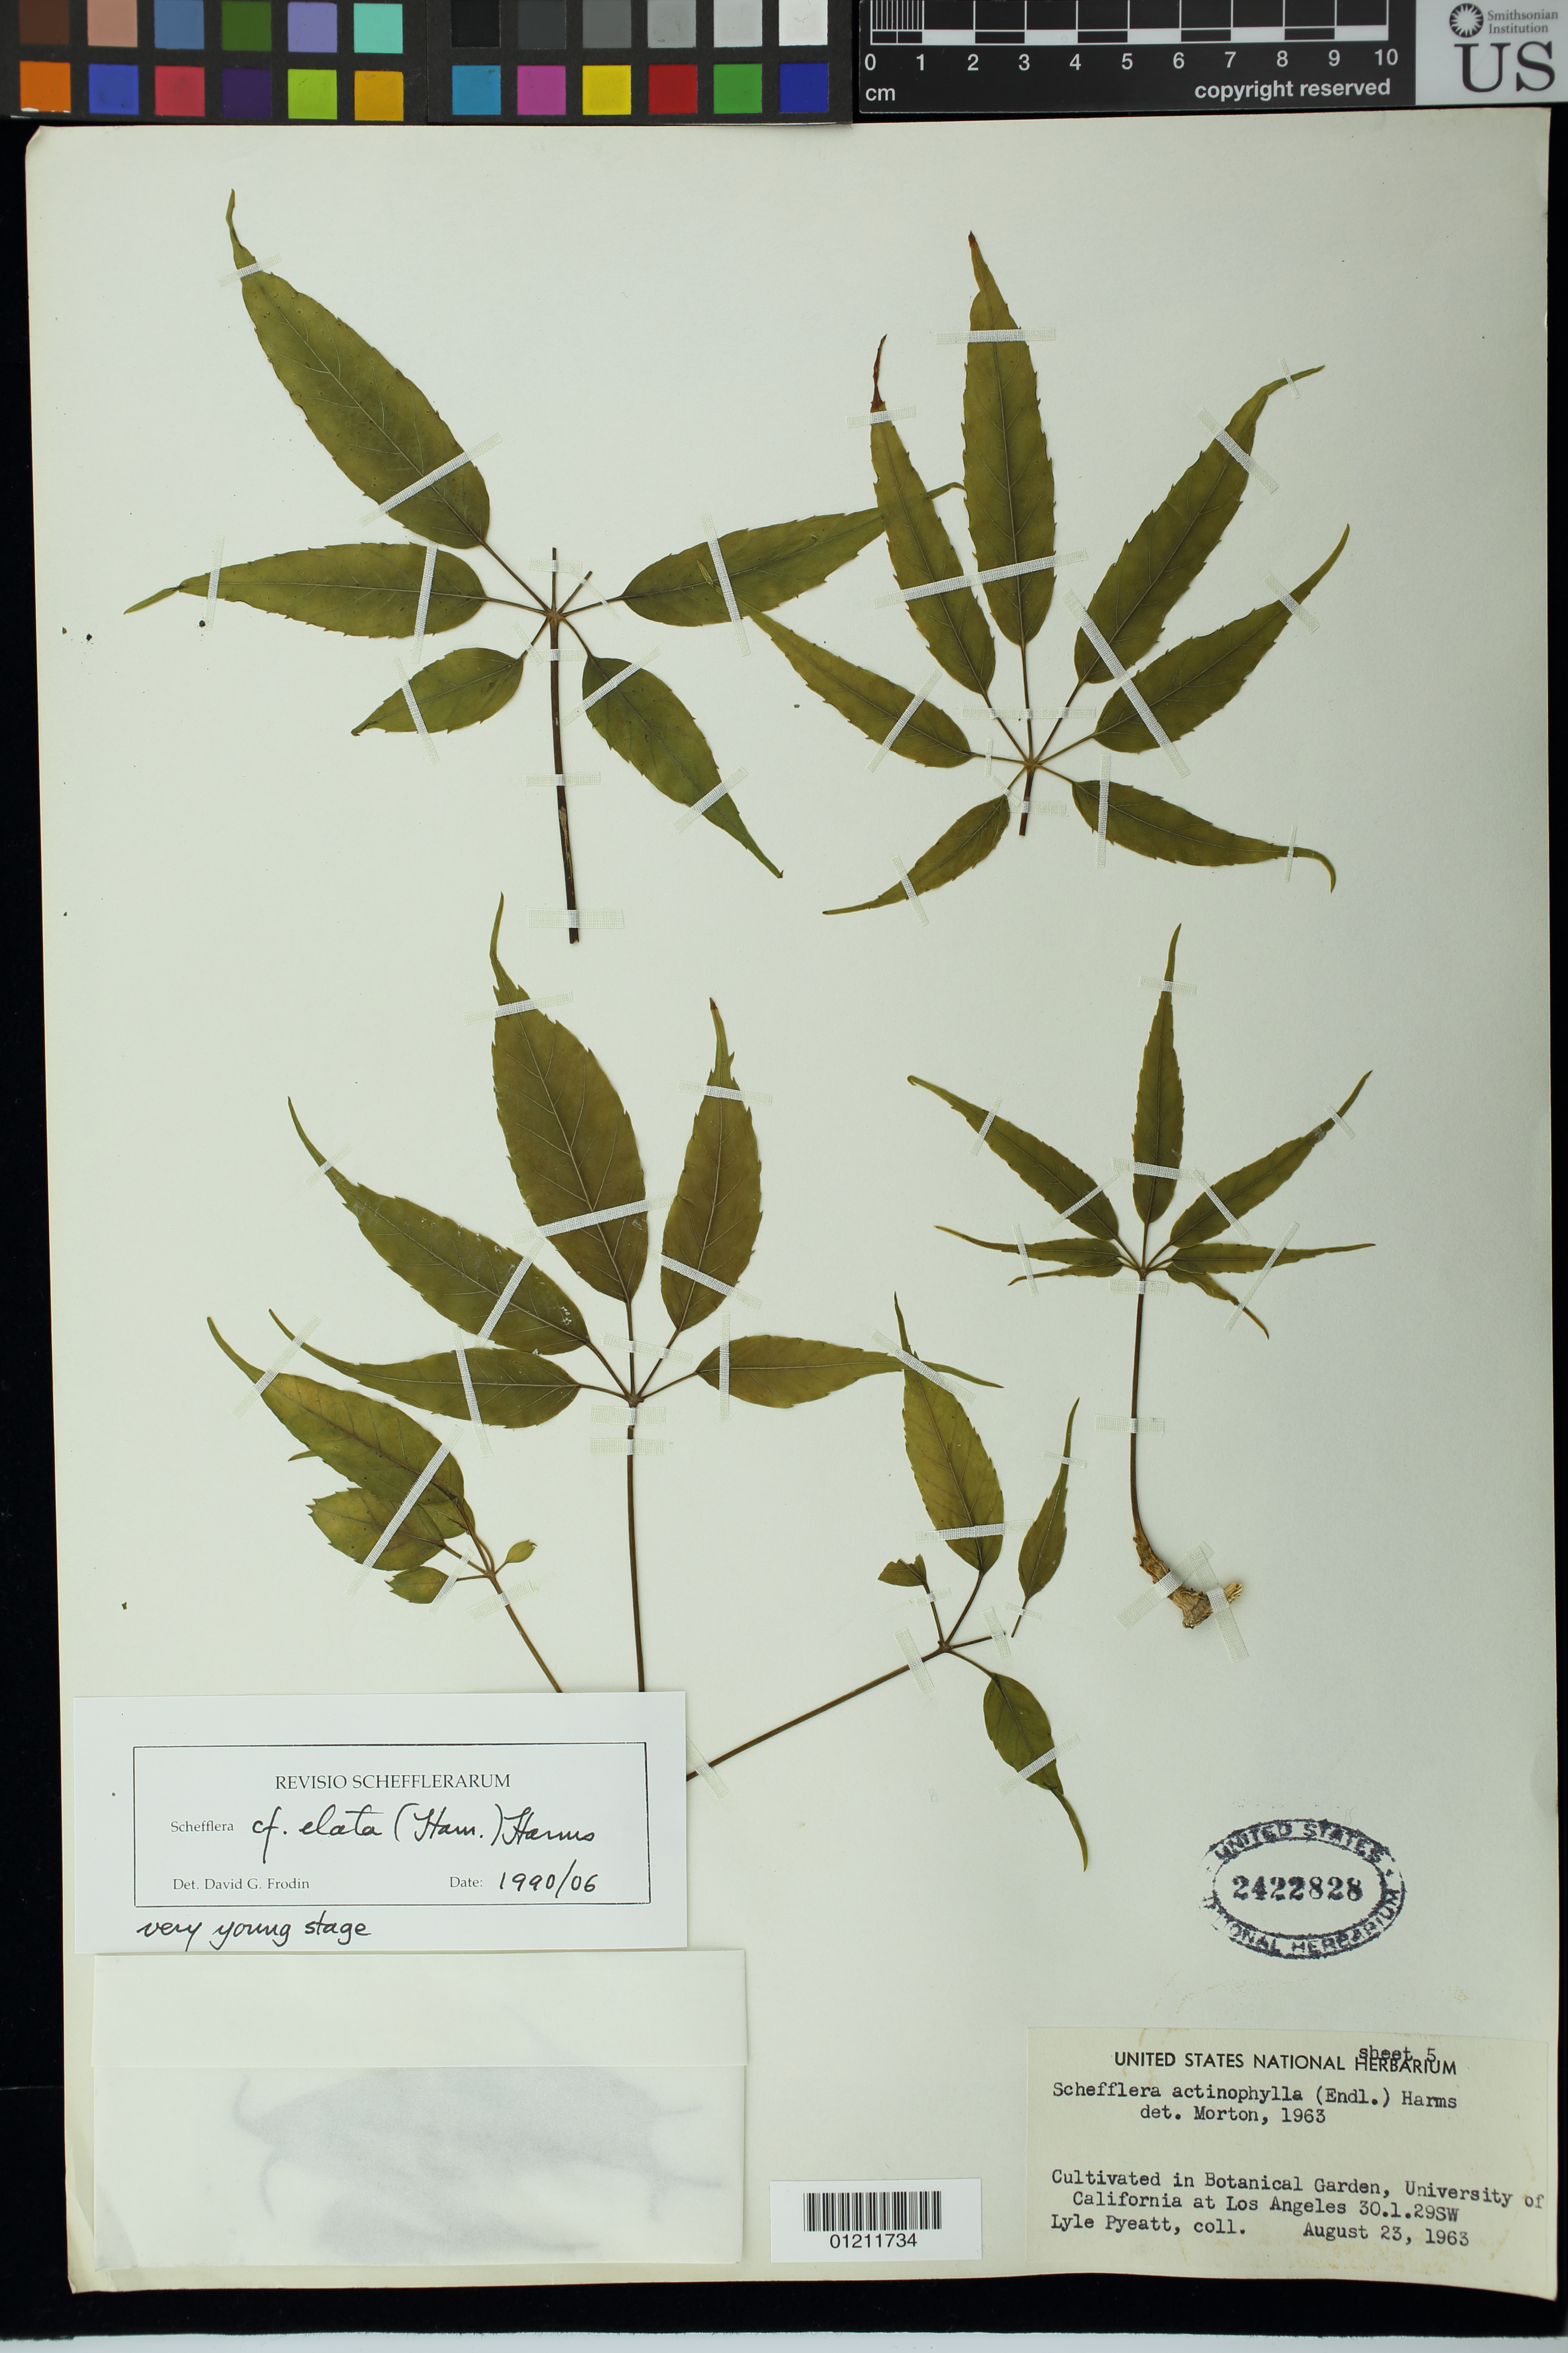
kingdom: Plantae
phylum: Tracheophyta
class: Magnoliopsida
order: Apiales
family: Araliaceae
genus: Schefflera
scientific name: Schefflera elata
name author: (Buch.-Ham.) Harms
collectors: L. Pyeatt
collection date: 1963-08-23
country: United States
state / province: California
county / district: Los Angeles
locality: Cultivated in Botanical Garden, University of California at Los Angeles 30.1.29SW.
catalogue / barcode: US 2422828